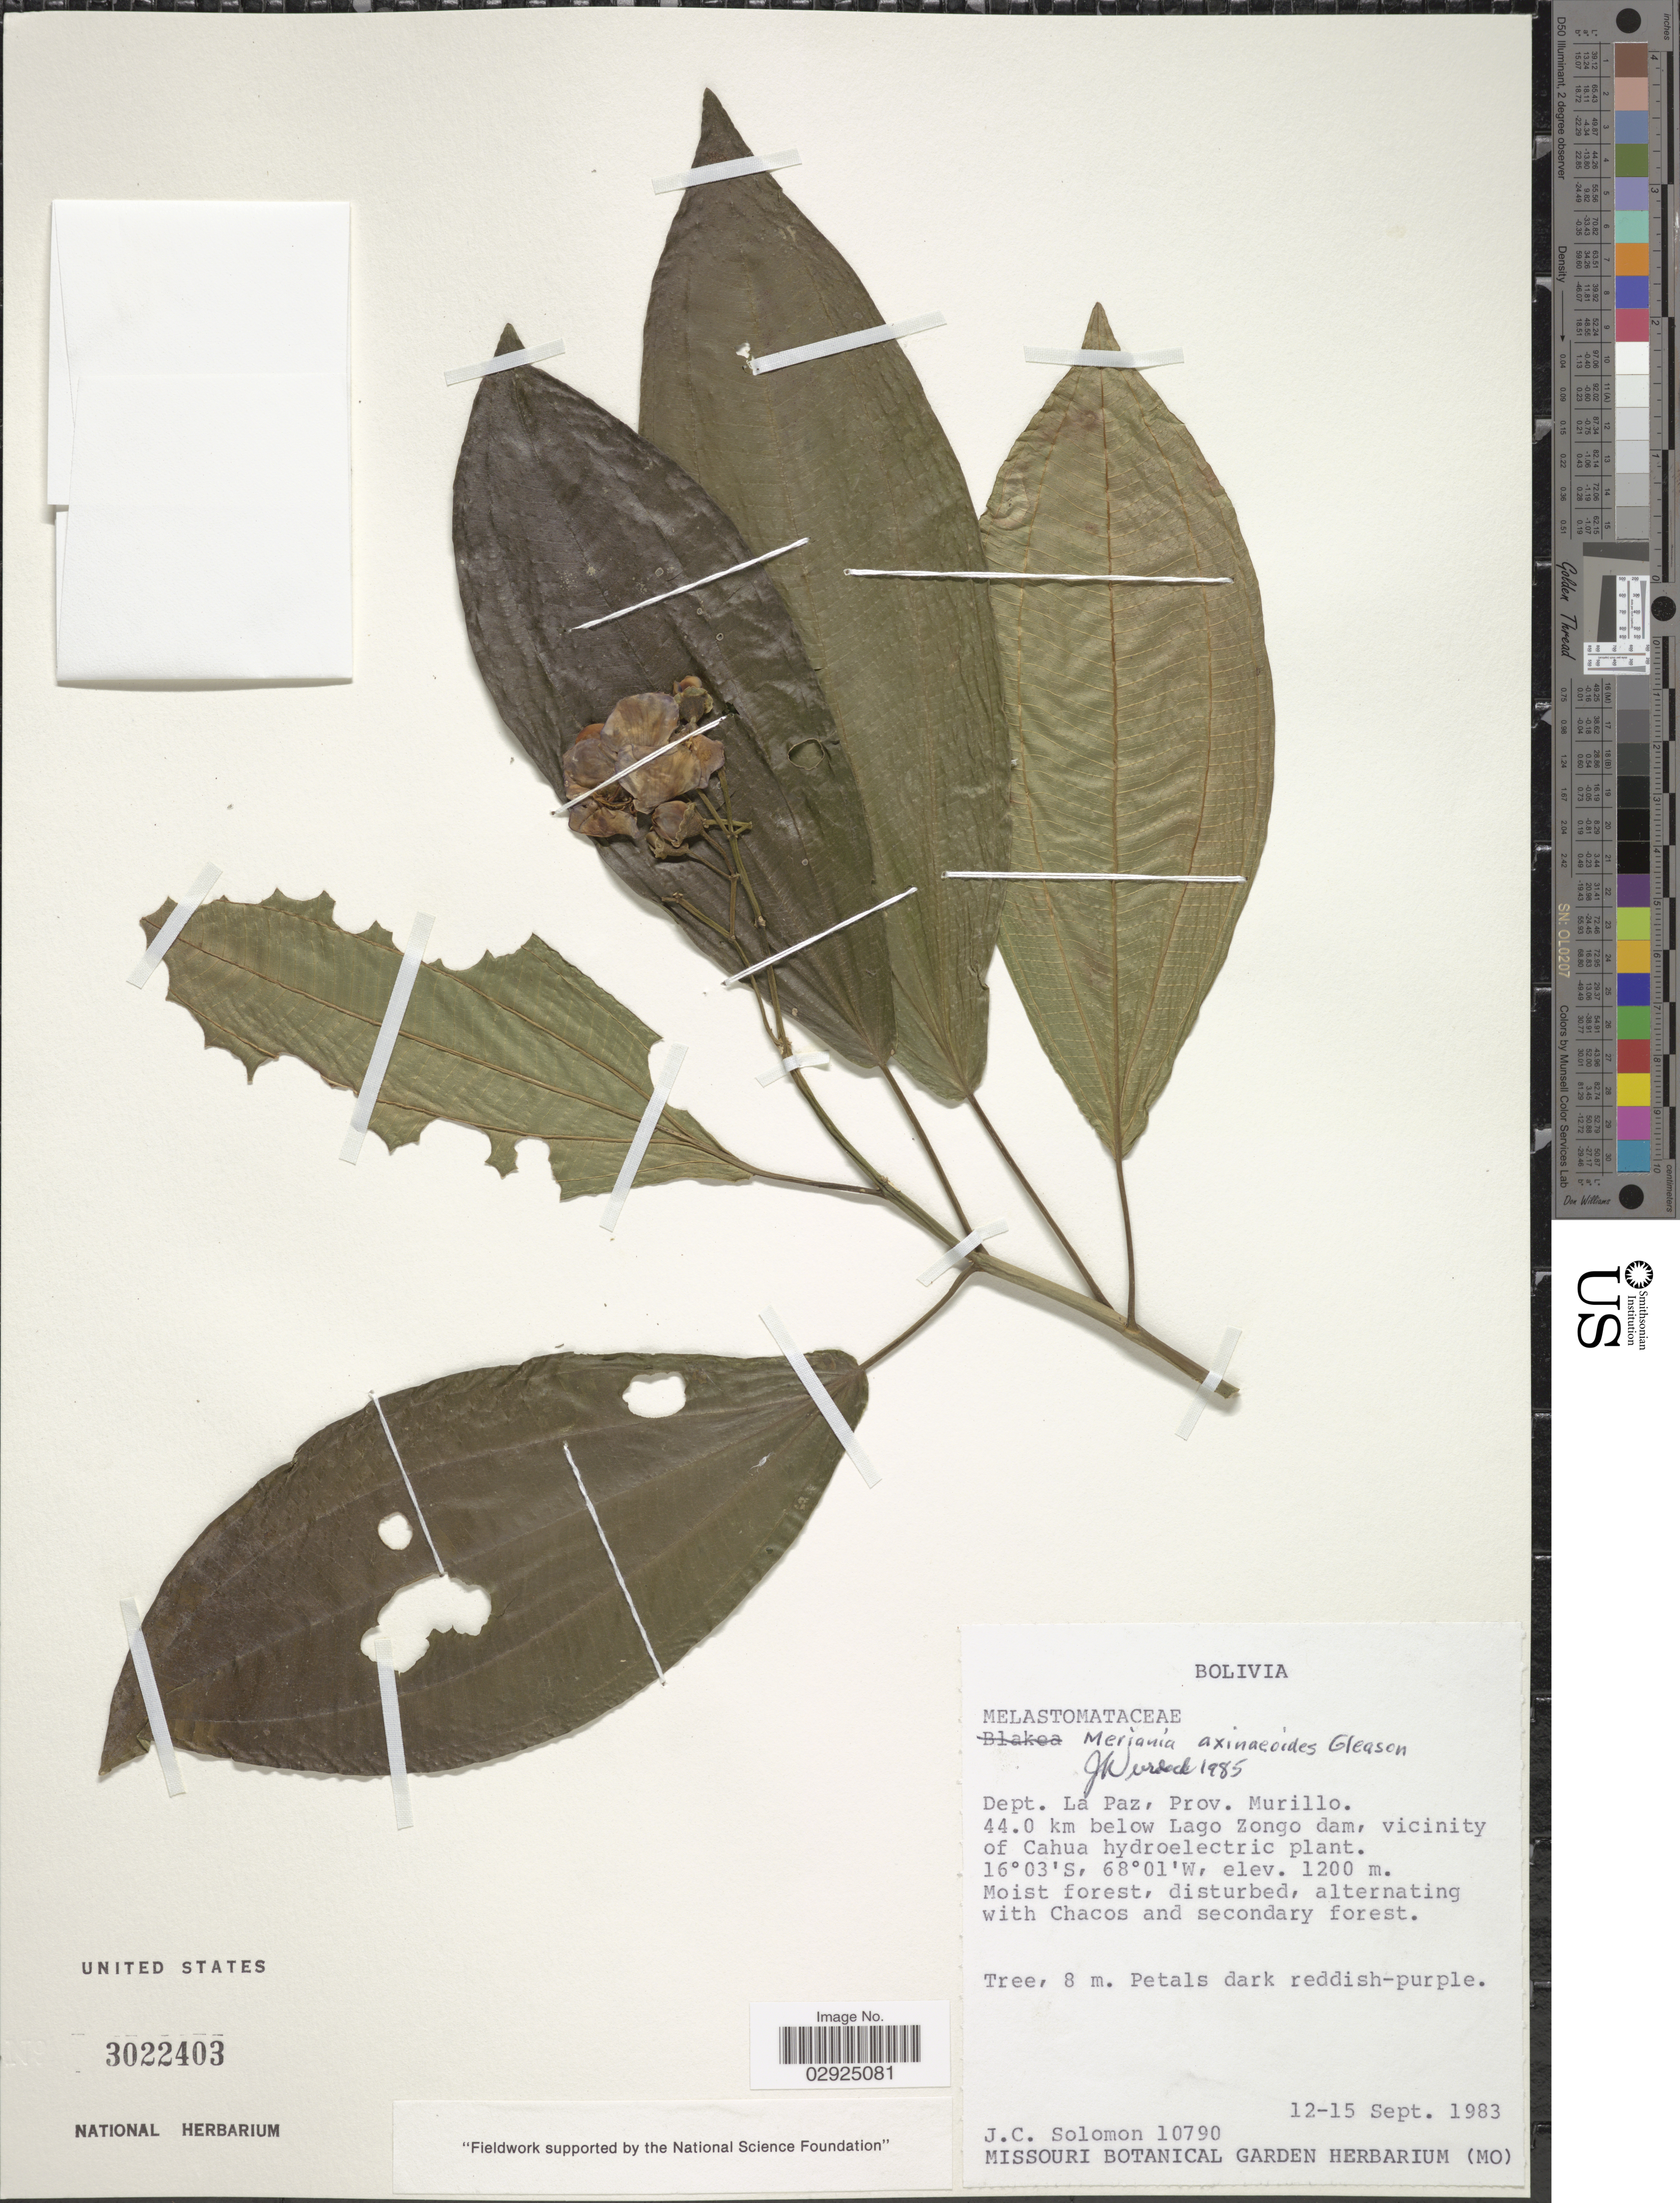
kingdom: Plantae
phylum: Tracheophyta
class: Magnoliopsida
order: Myrtales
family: Melastomataceae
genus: Meriania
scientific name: Meriania axinaeoides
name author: Gleason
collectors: J. C. Solomon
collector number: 10790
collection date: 1983-09-12/1983-09-15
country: Bolivia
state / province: La Paz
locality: Dept. La Paz, Prov. Murillo. 44.0 km below Lago Zongo dam, vicinity of Cahua hydroelectric plant.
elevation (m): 1200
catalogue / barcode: US 3022403